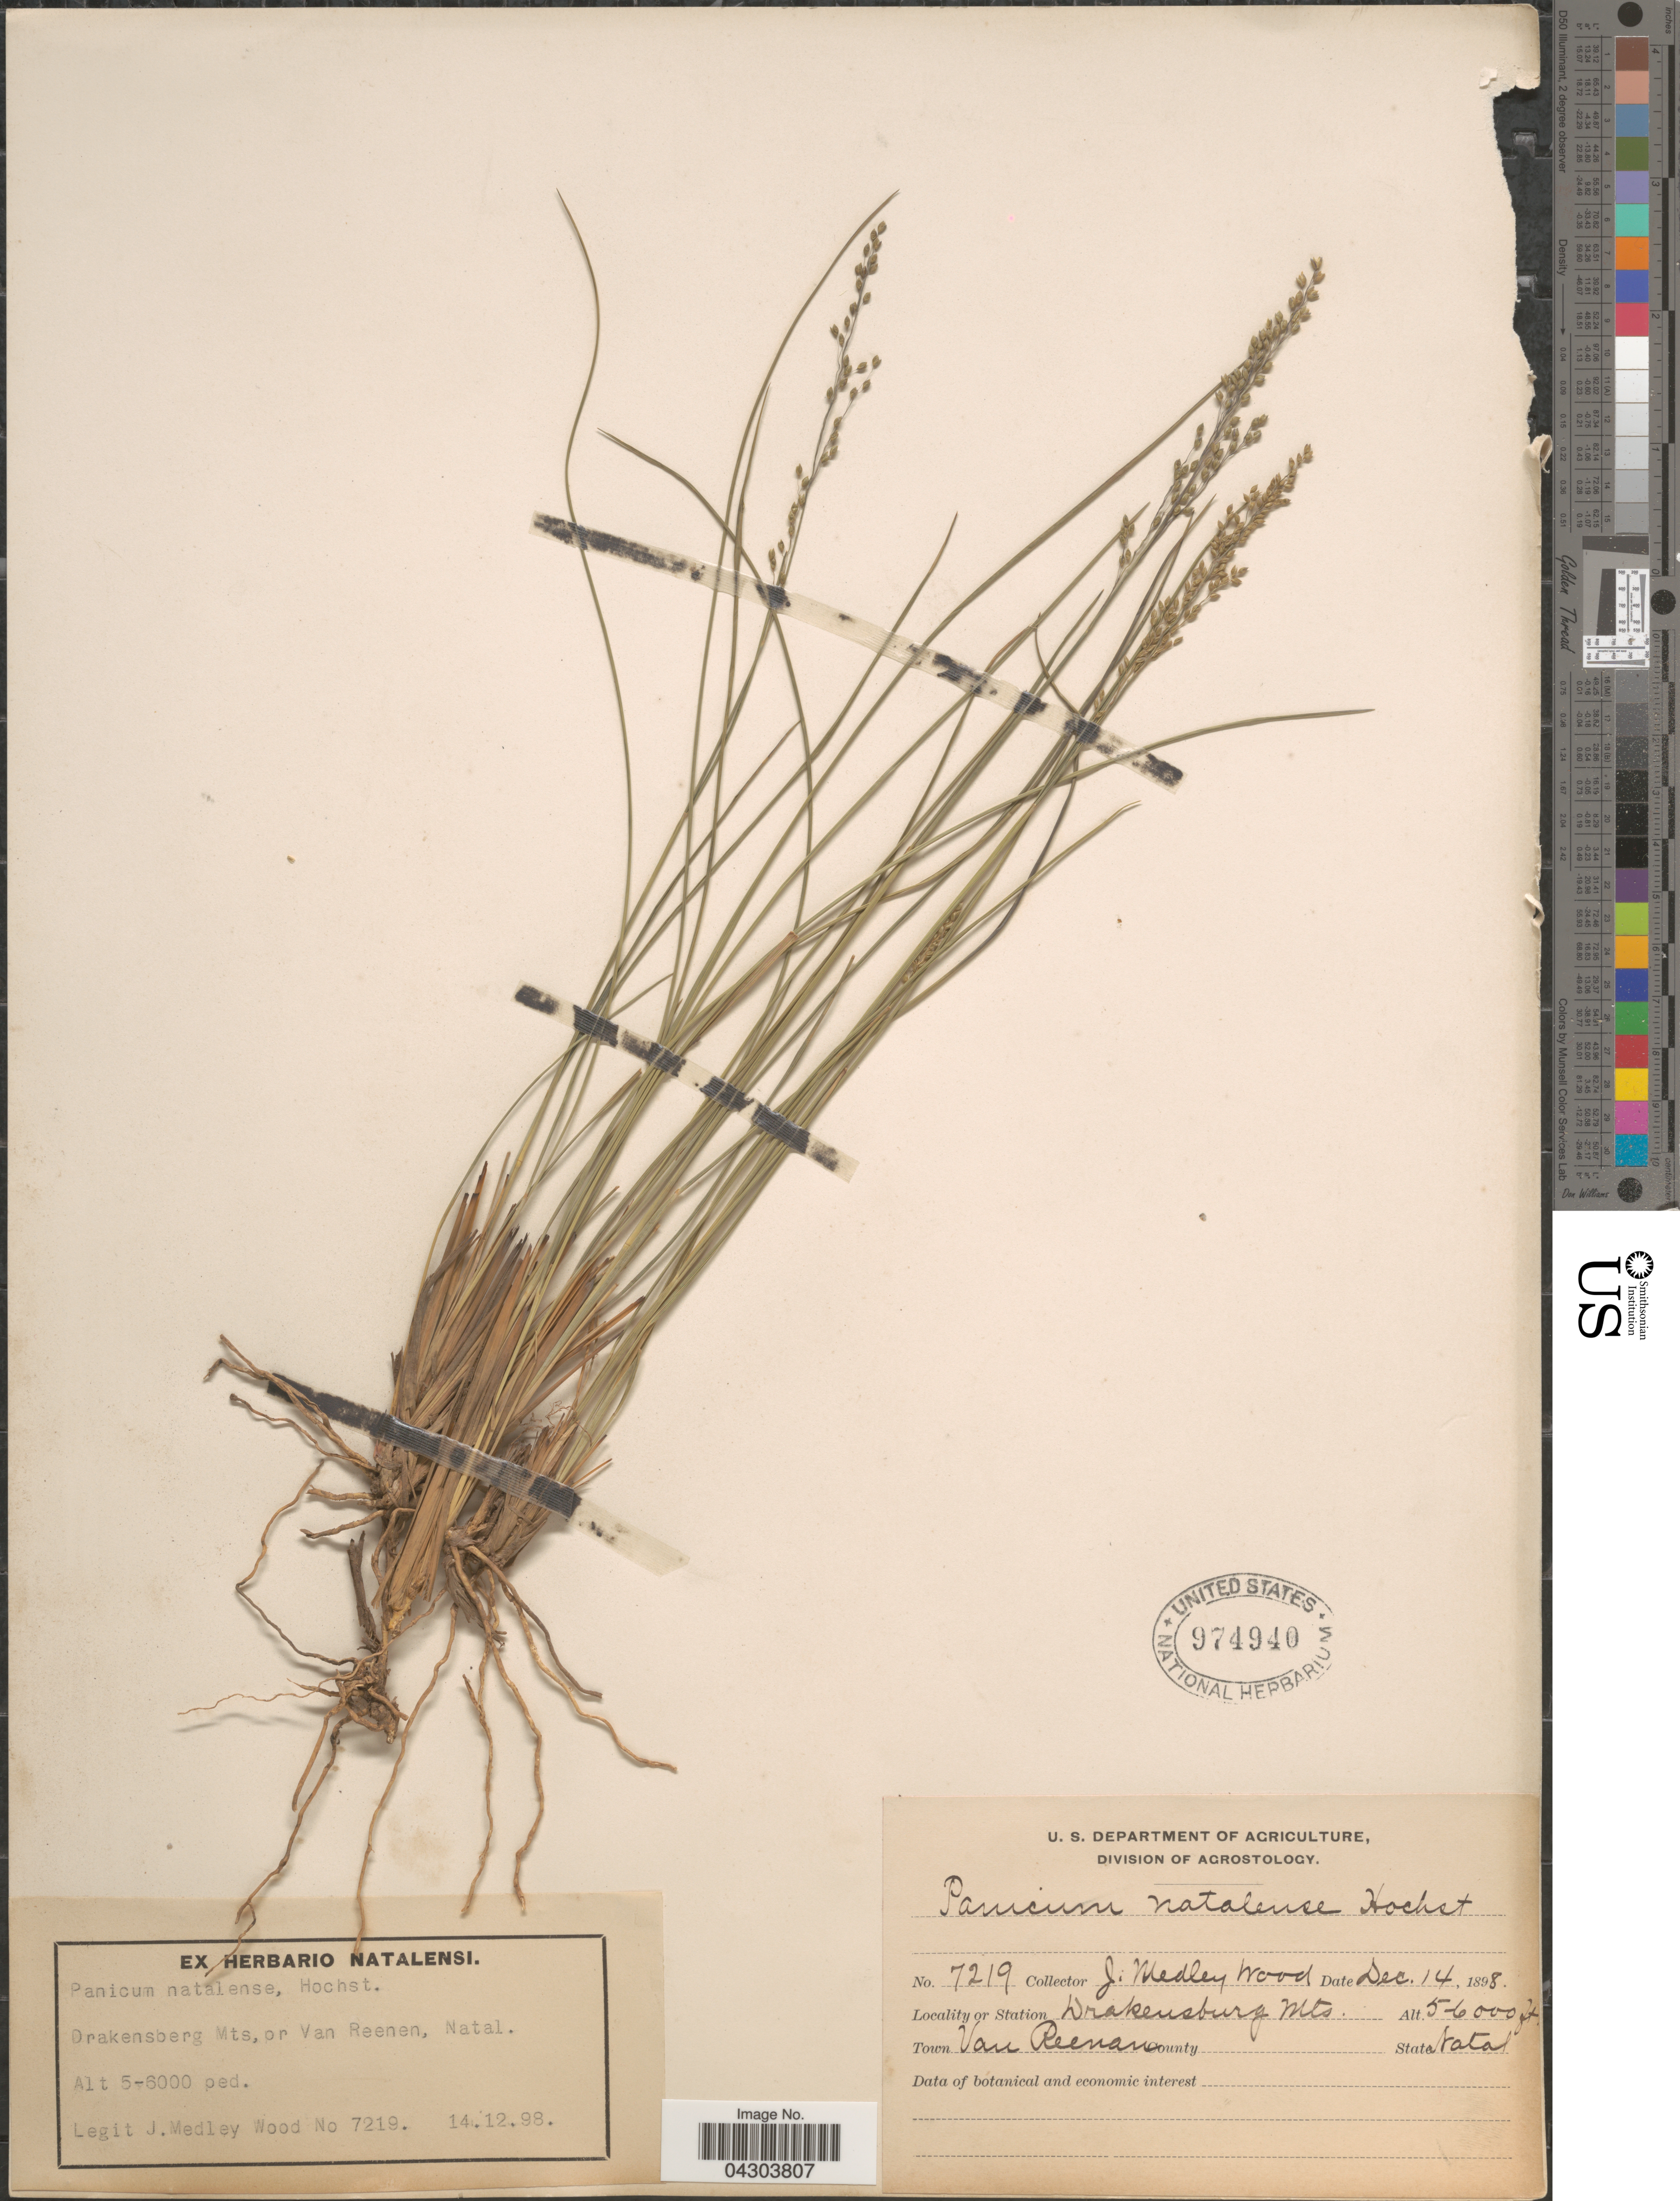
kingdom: Plantae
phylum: Tracheophyta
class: Liliopsida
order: Poales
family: Poaceae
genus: Panicum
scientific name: Panicum natalense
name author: Hochst.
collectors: J. M. Wood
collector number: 7219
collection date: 1898-12-14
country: South Africa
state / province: KwaZulu-Natal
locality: Drakensberg Mts, or Van Reenen, Natal.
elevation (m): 1524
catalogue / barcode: US 974940